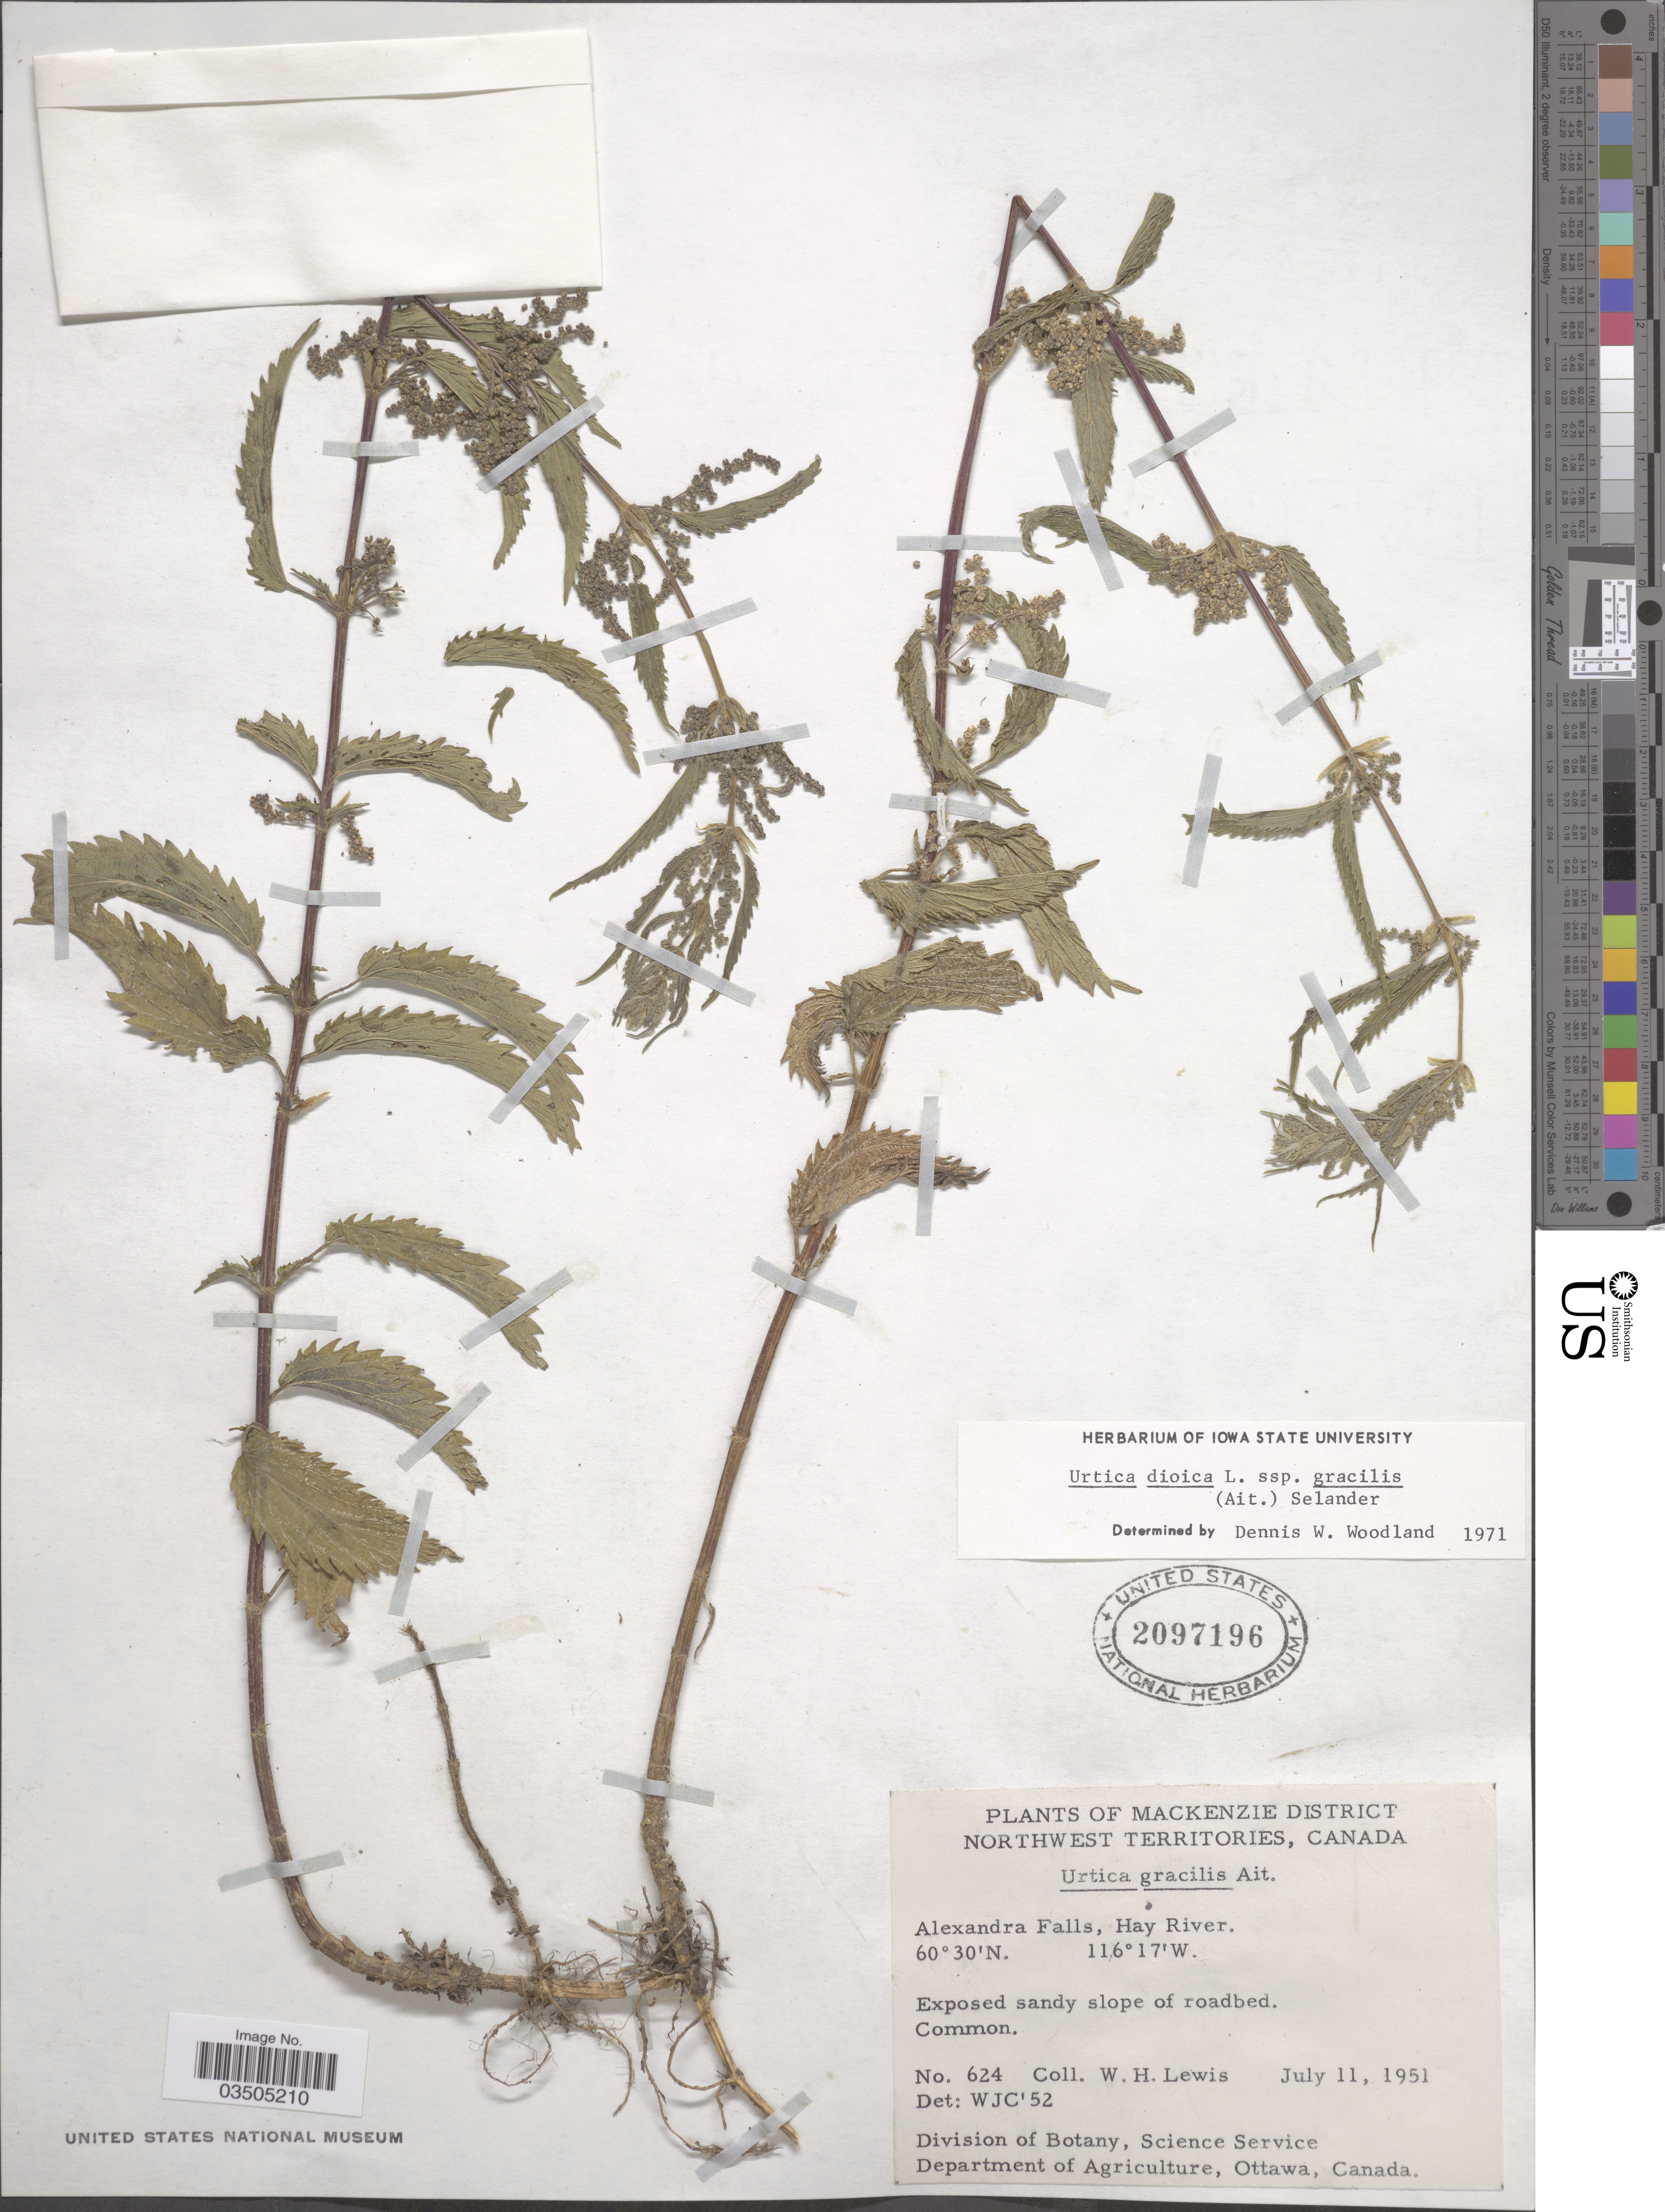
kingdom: Plantae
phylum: Tracheophyta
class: Magnoliopsida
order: Rosales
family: Urticaceae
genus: Urtica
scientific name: Urtica dioica subsp. gracilis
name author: L.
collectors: W. H. Lewis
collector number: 624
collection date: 1951-07-11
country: Canada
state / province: Northwest Territories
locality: Mackenzie District. Alexandra Falls, Hay River.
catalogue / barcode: US 2097196